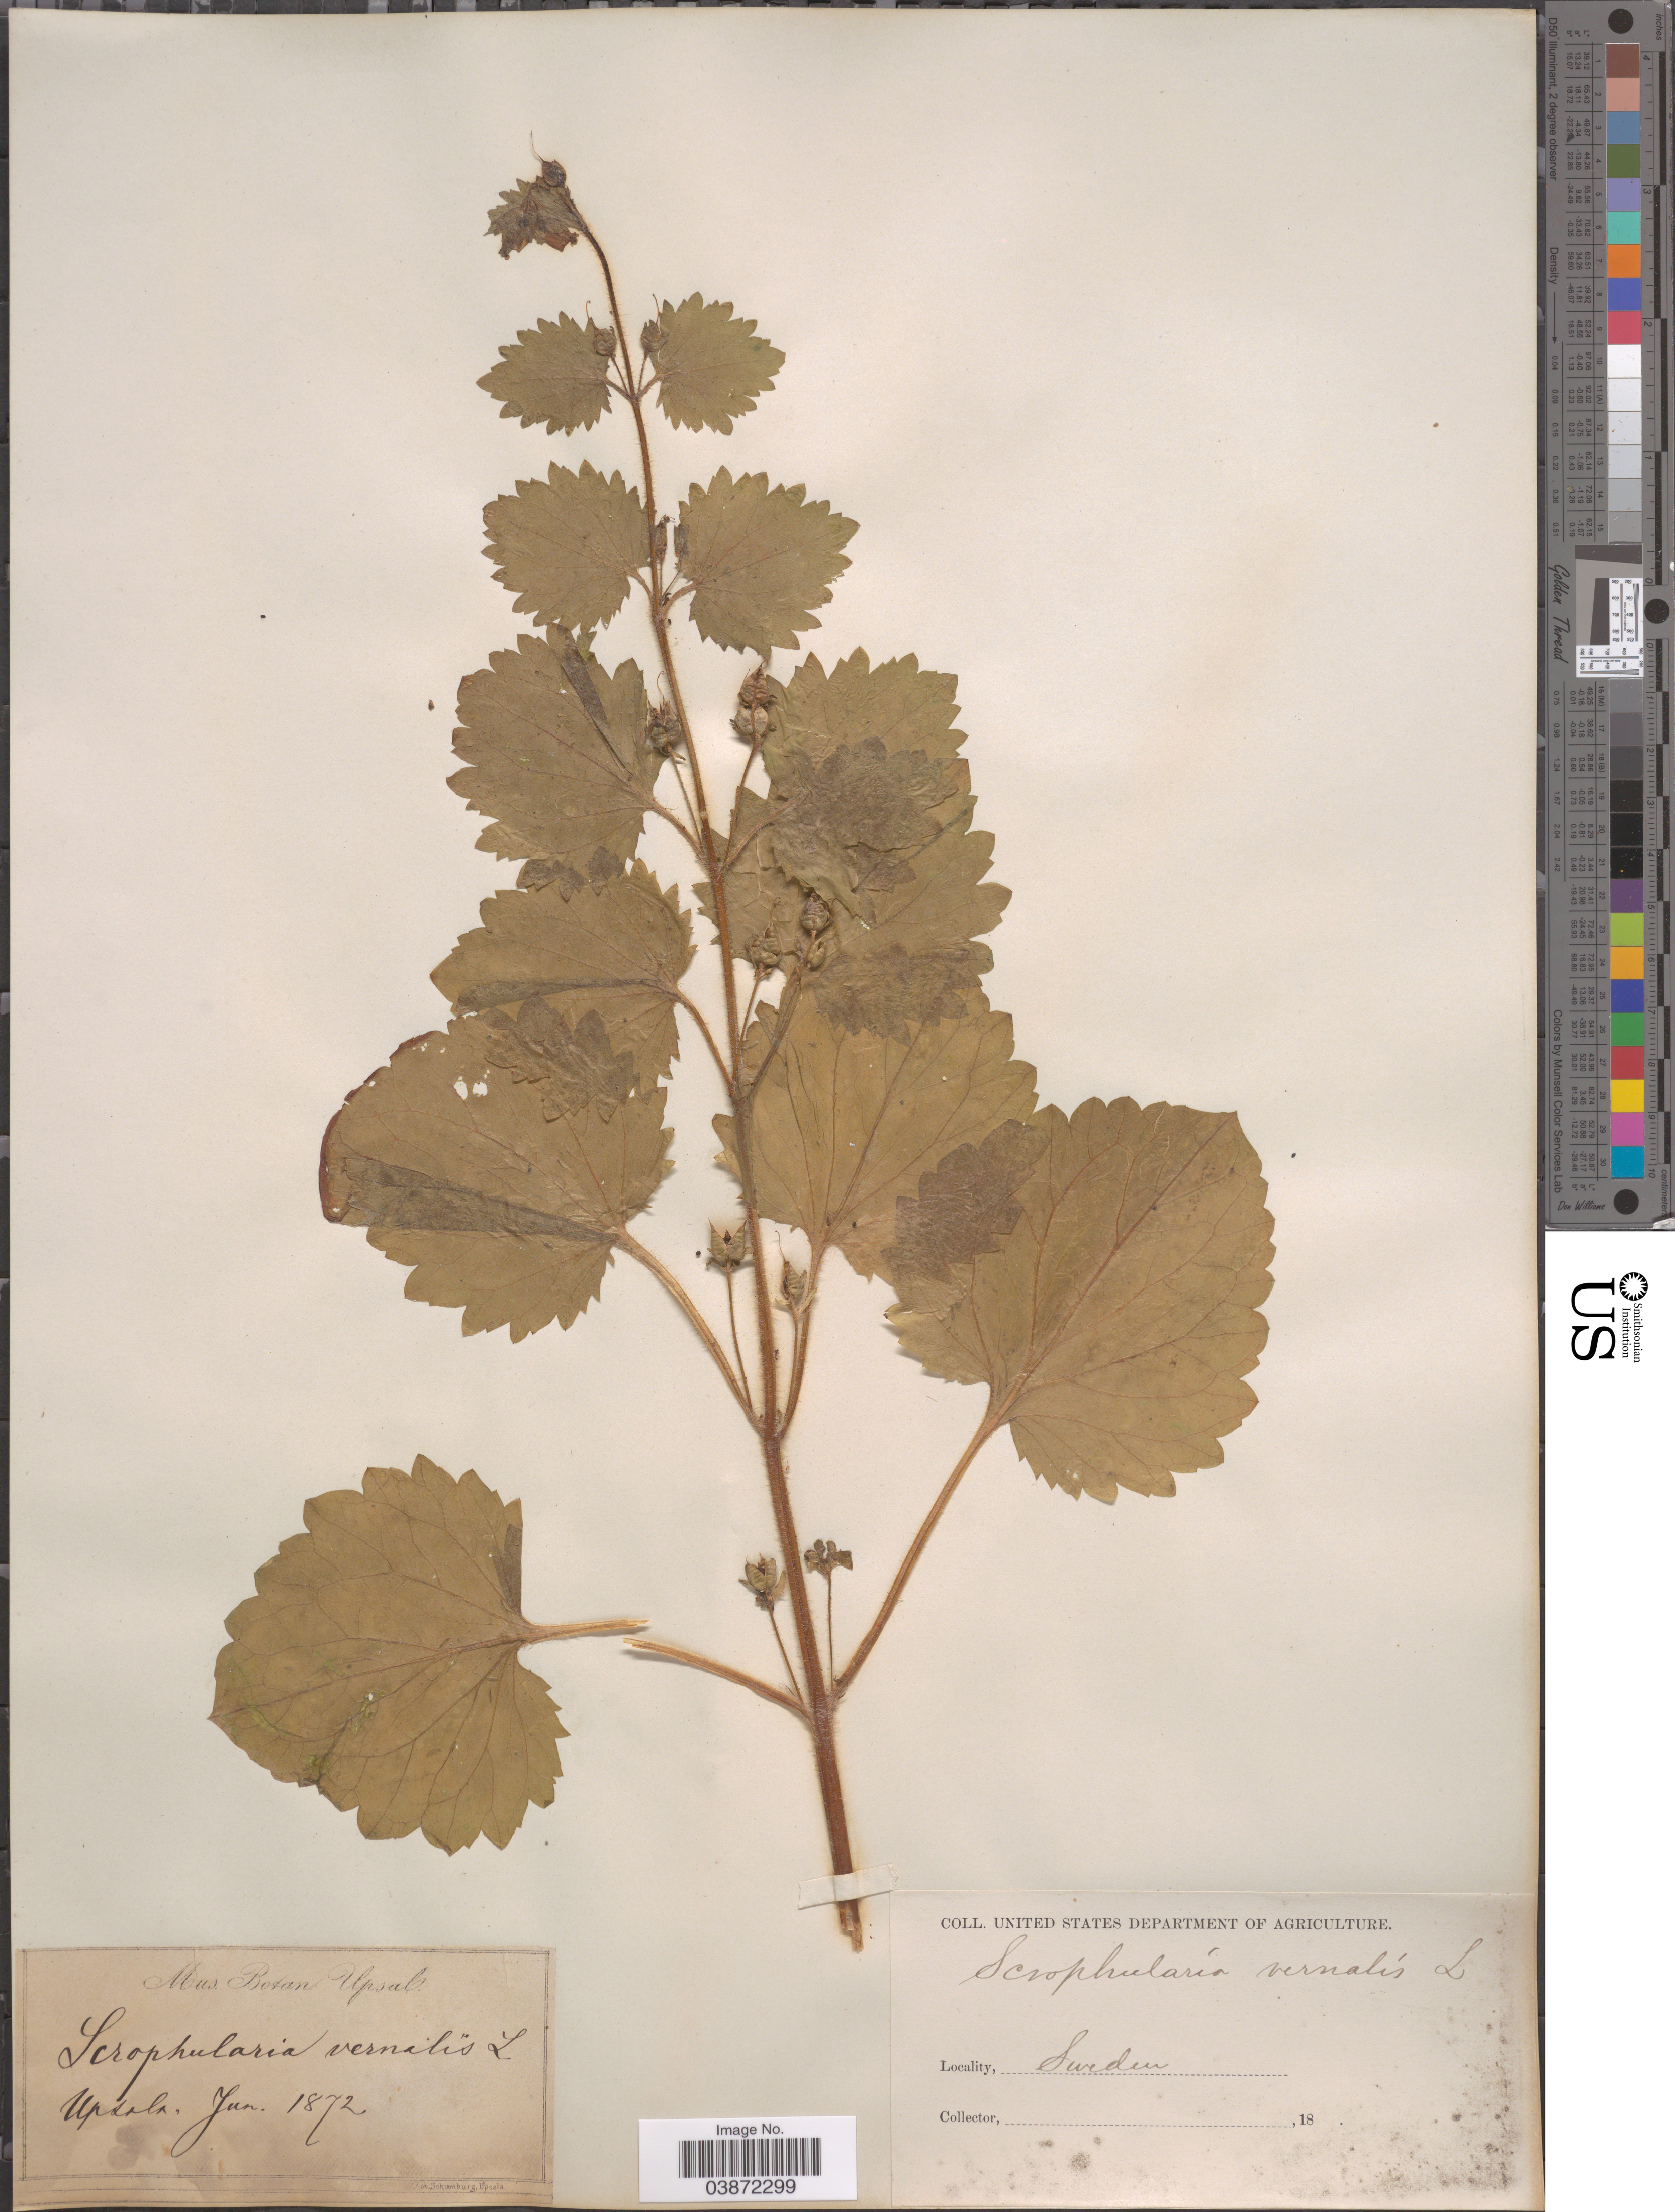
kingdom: Plantae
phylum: Tracheophyta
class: Magnoliopsida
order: Lamiales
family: Scrophulariaceae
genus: Scrophularia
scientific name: Scrophularia vernalis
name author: L.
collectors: ex herb. Mus. Botan. Upsal.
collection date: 1872-06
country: Sweden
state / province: Uppsala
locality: Upsala.